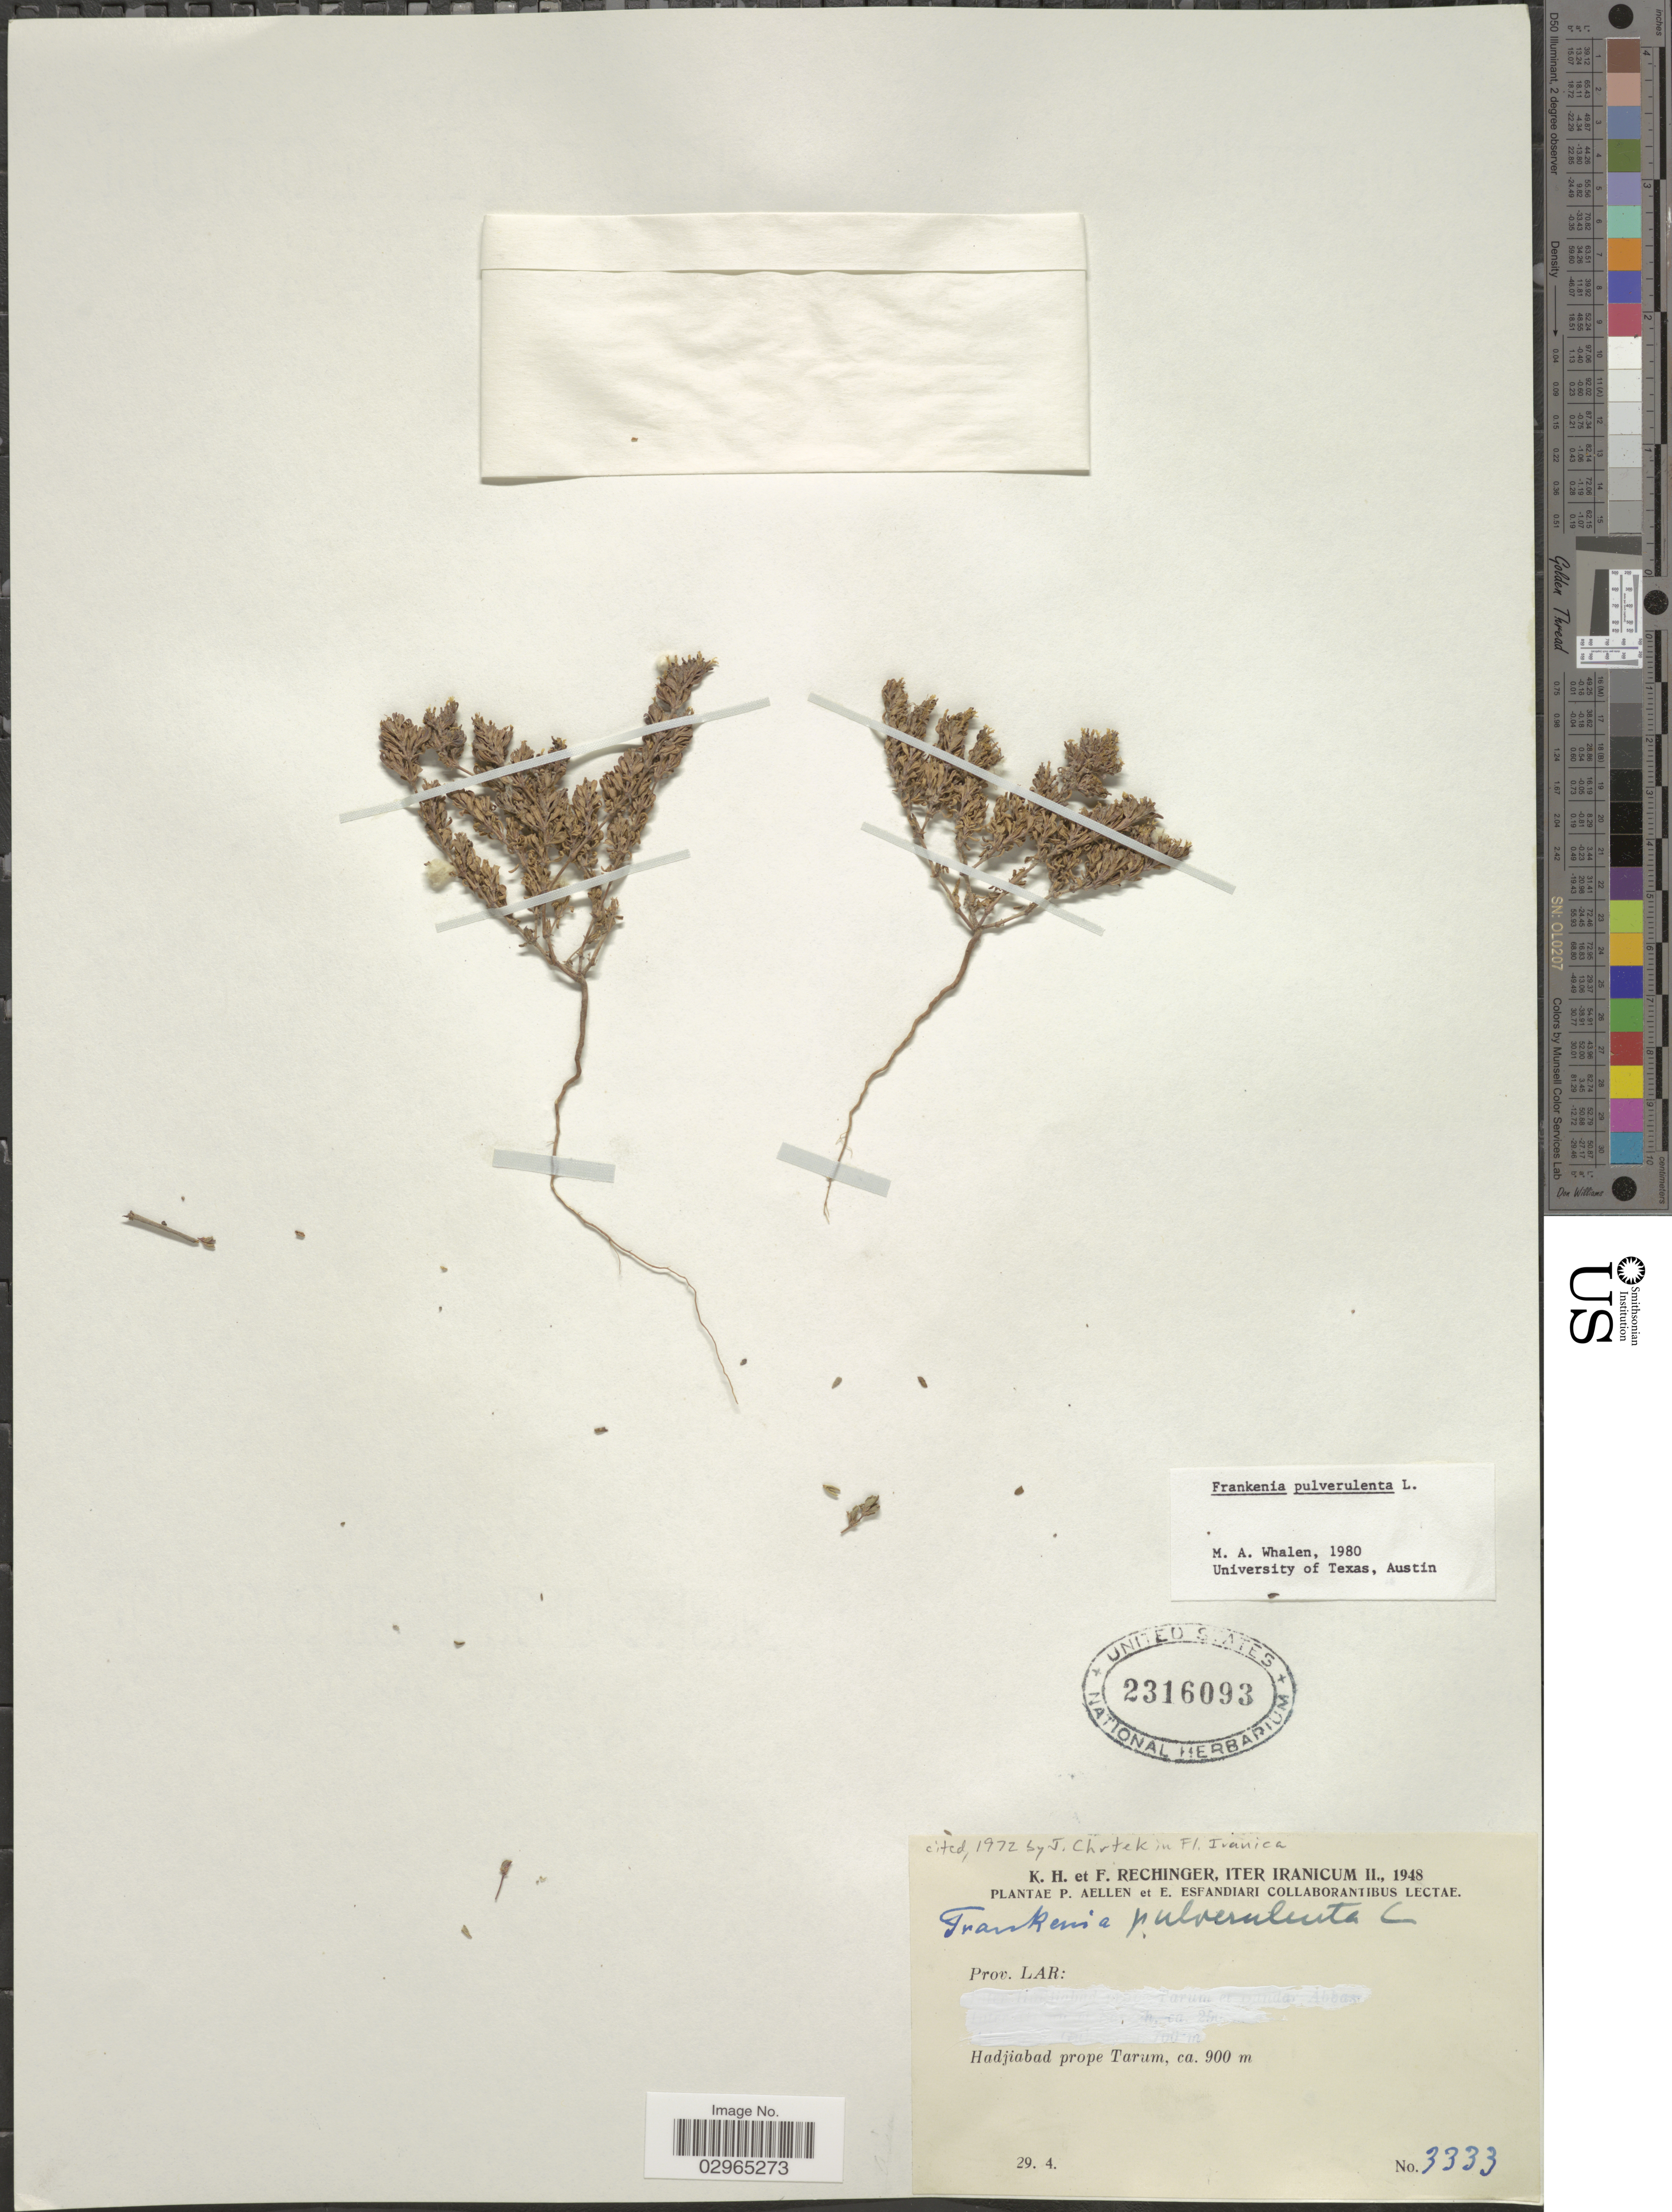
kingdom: Plantae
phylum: Tracheophyta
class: Magnoliopsida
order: Caryophyllales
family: Frankeniaceae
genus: Frankenia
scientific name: Frankenia pulverulenta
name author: L.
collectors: K. H. Rechinger & F. Rechinger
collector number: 3333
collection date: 1948-04-29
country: Iran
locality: Prov. Lar: Hadjiabad prope Tarum.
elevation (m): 900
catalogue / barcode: US 2316093